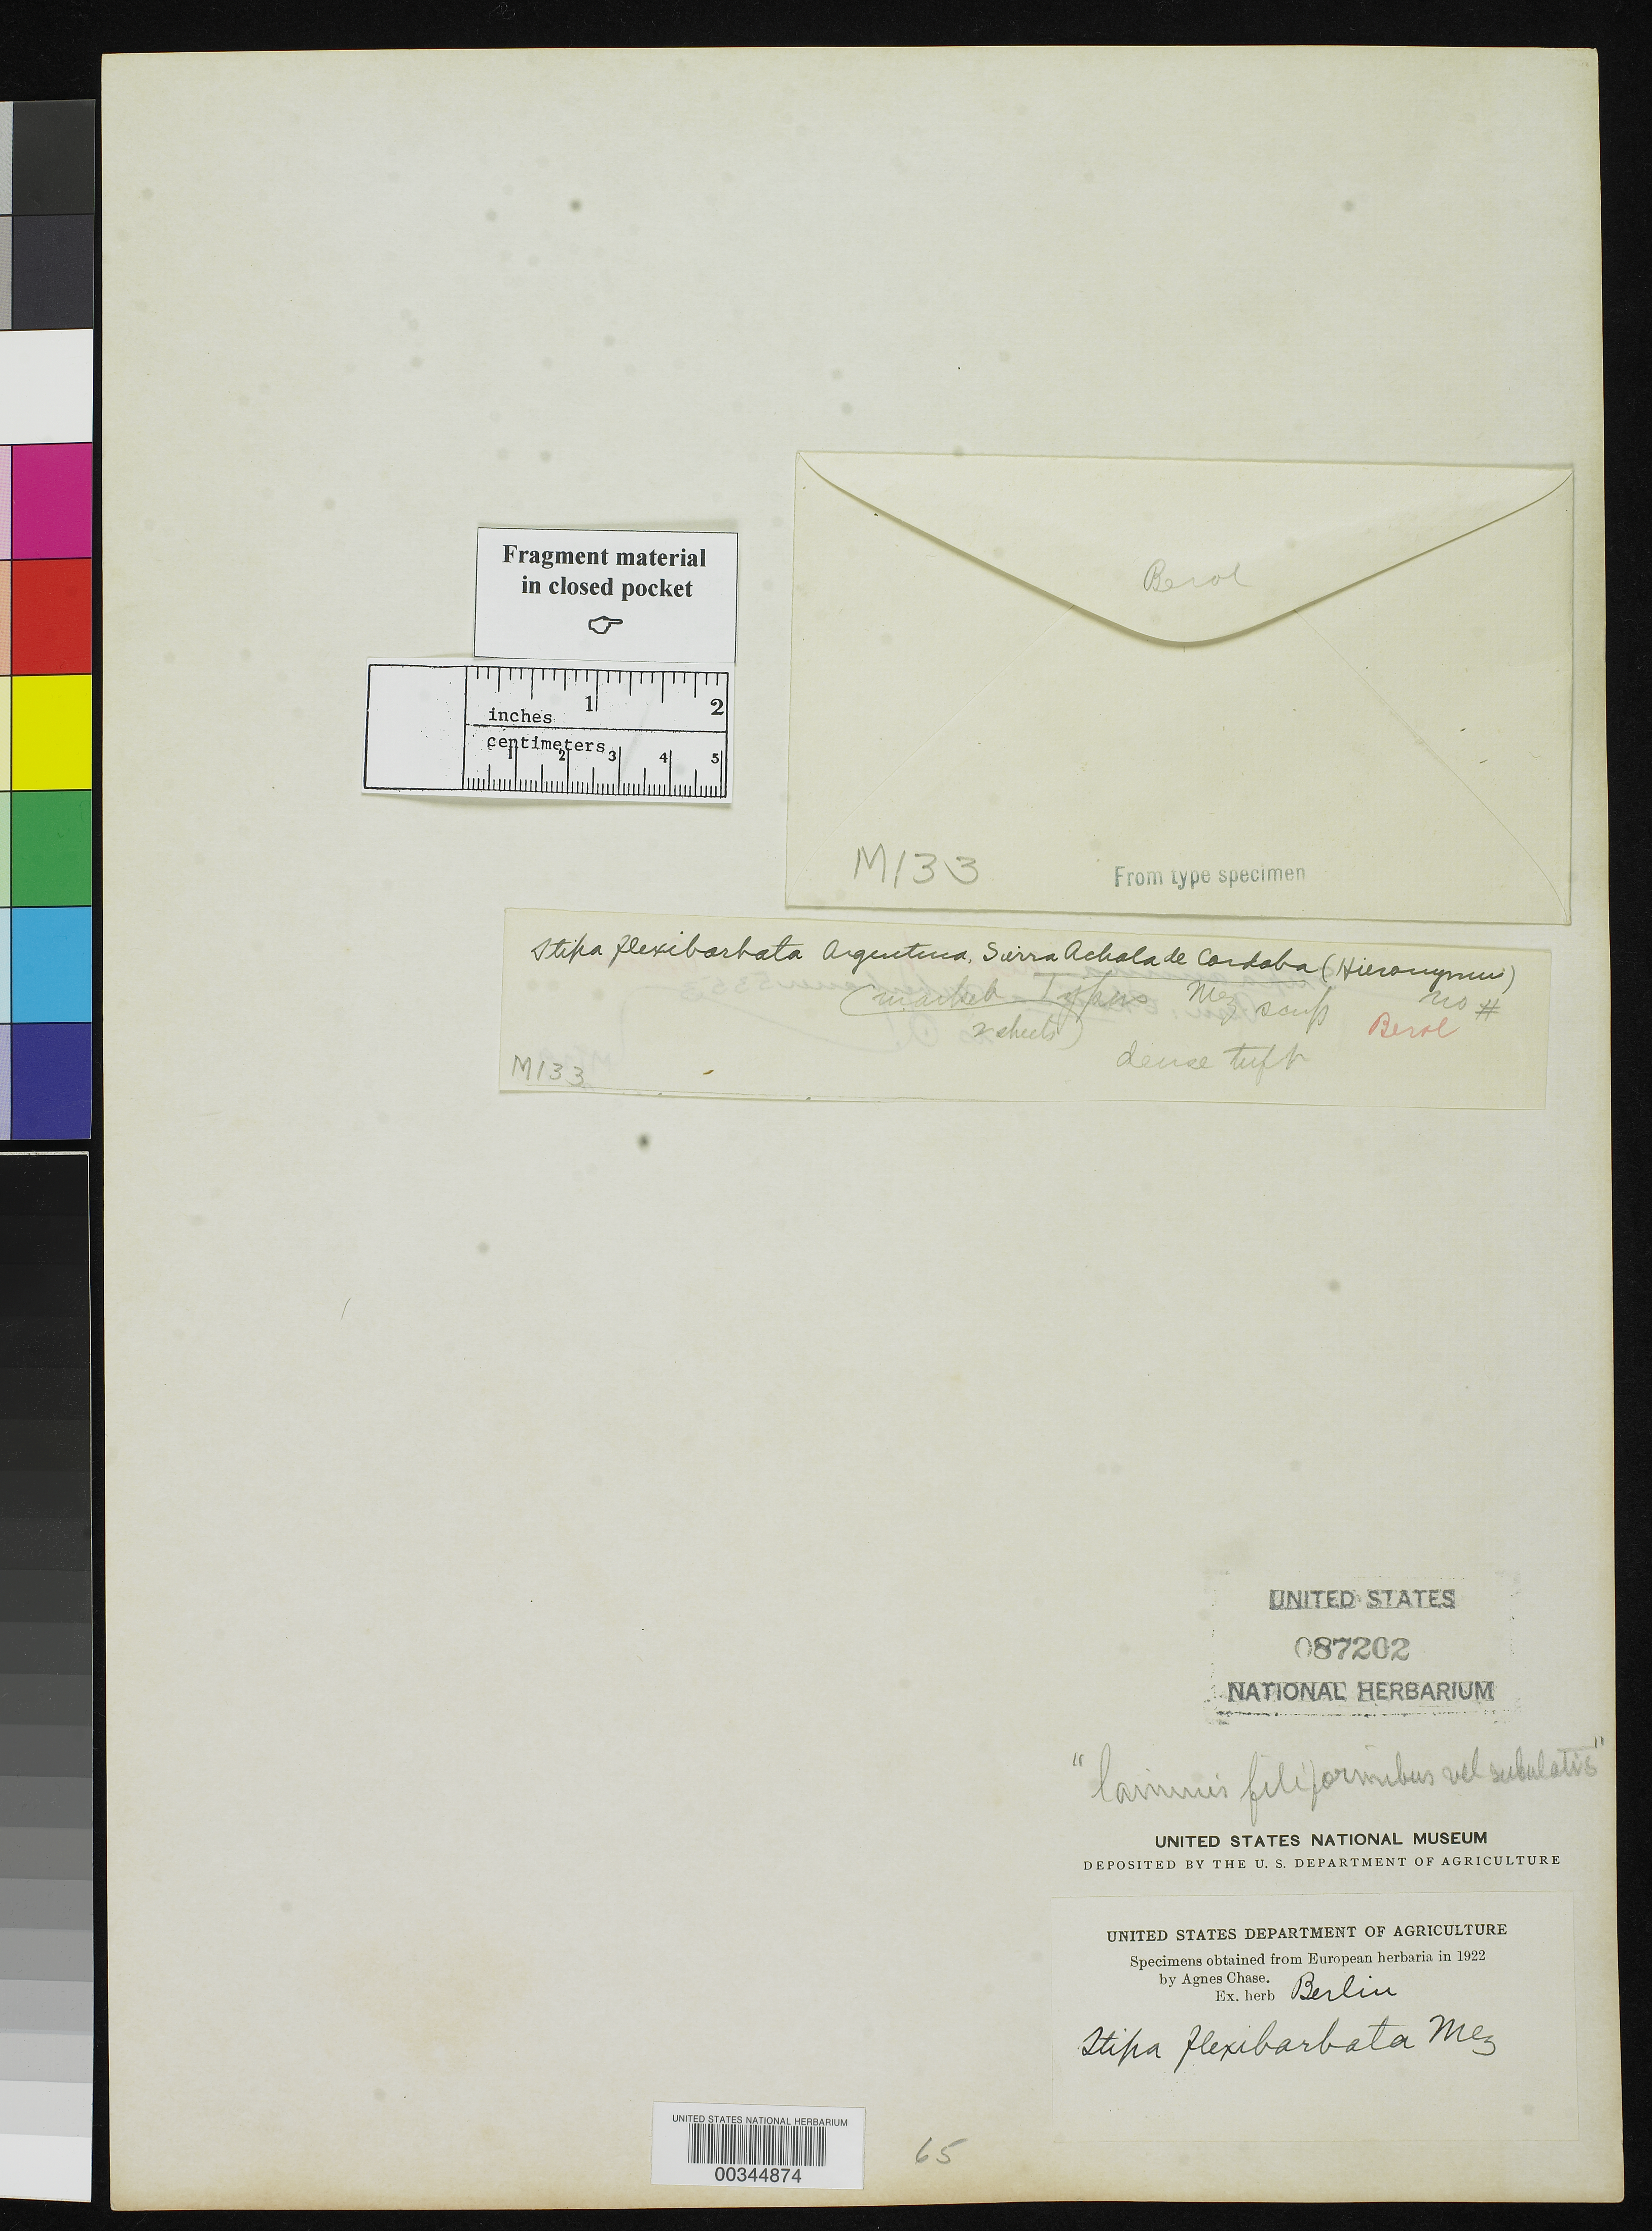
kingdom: Plantae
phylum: Tracheophyta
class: Liliopsida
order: Poales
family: Poaceae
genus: Stipa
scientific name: Stipa flexibarbata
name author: Mez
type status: Type Fragment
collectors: G. H. Hieronymus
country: Argentina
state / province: Córdoba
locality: Sierra Achala de Cordoba.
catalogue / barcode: US 87202